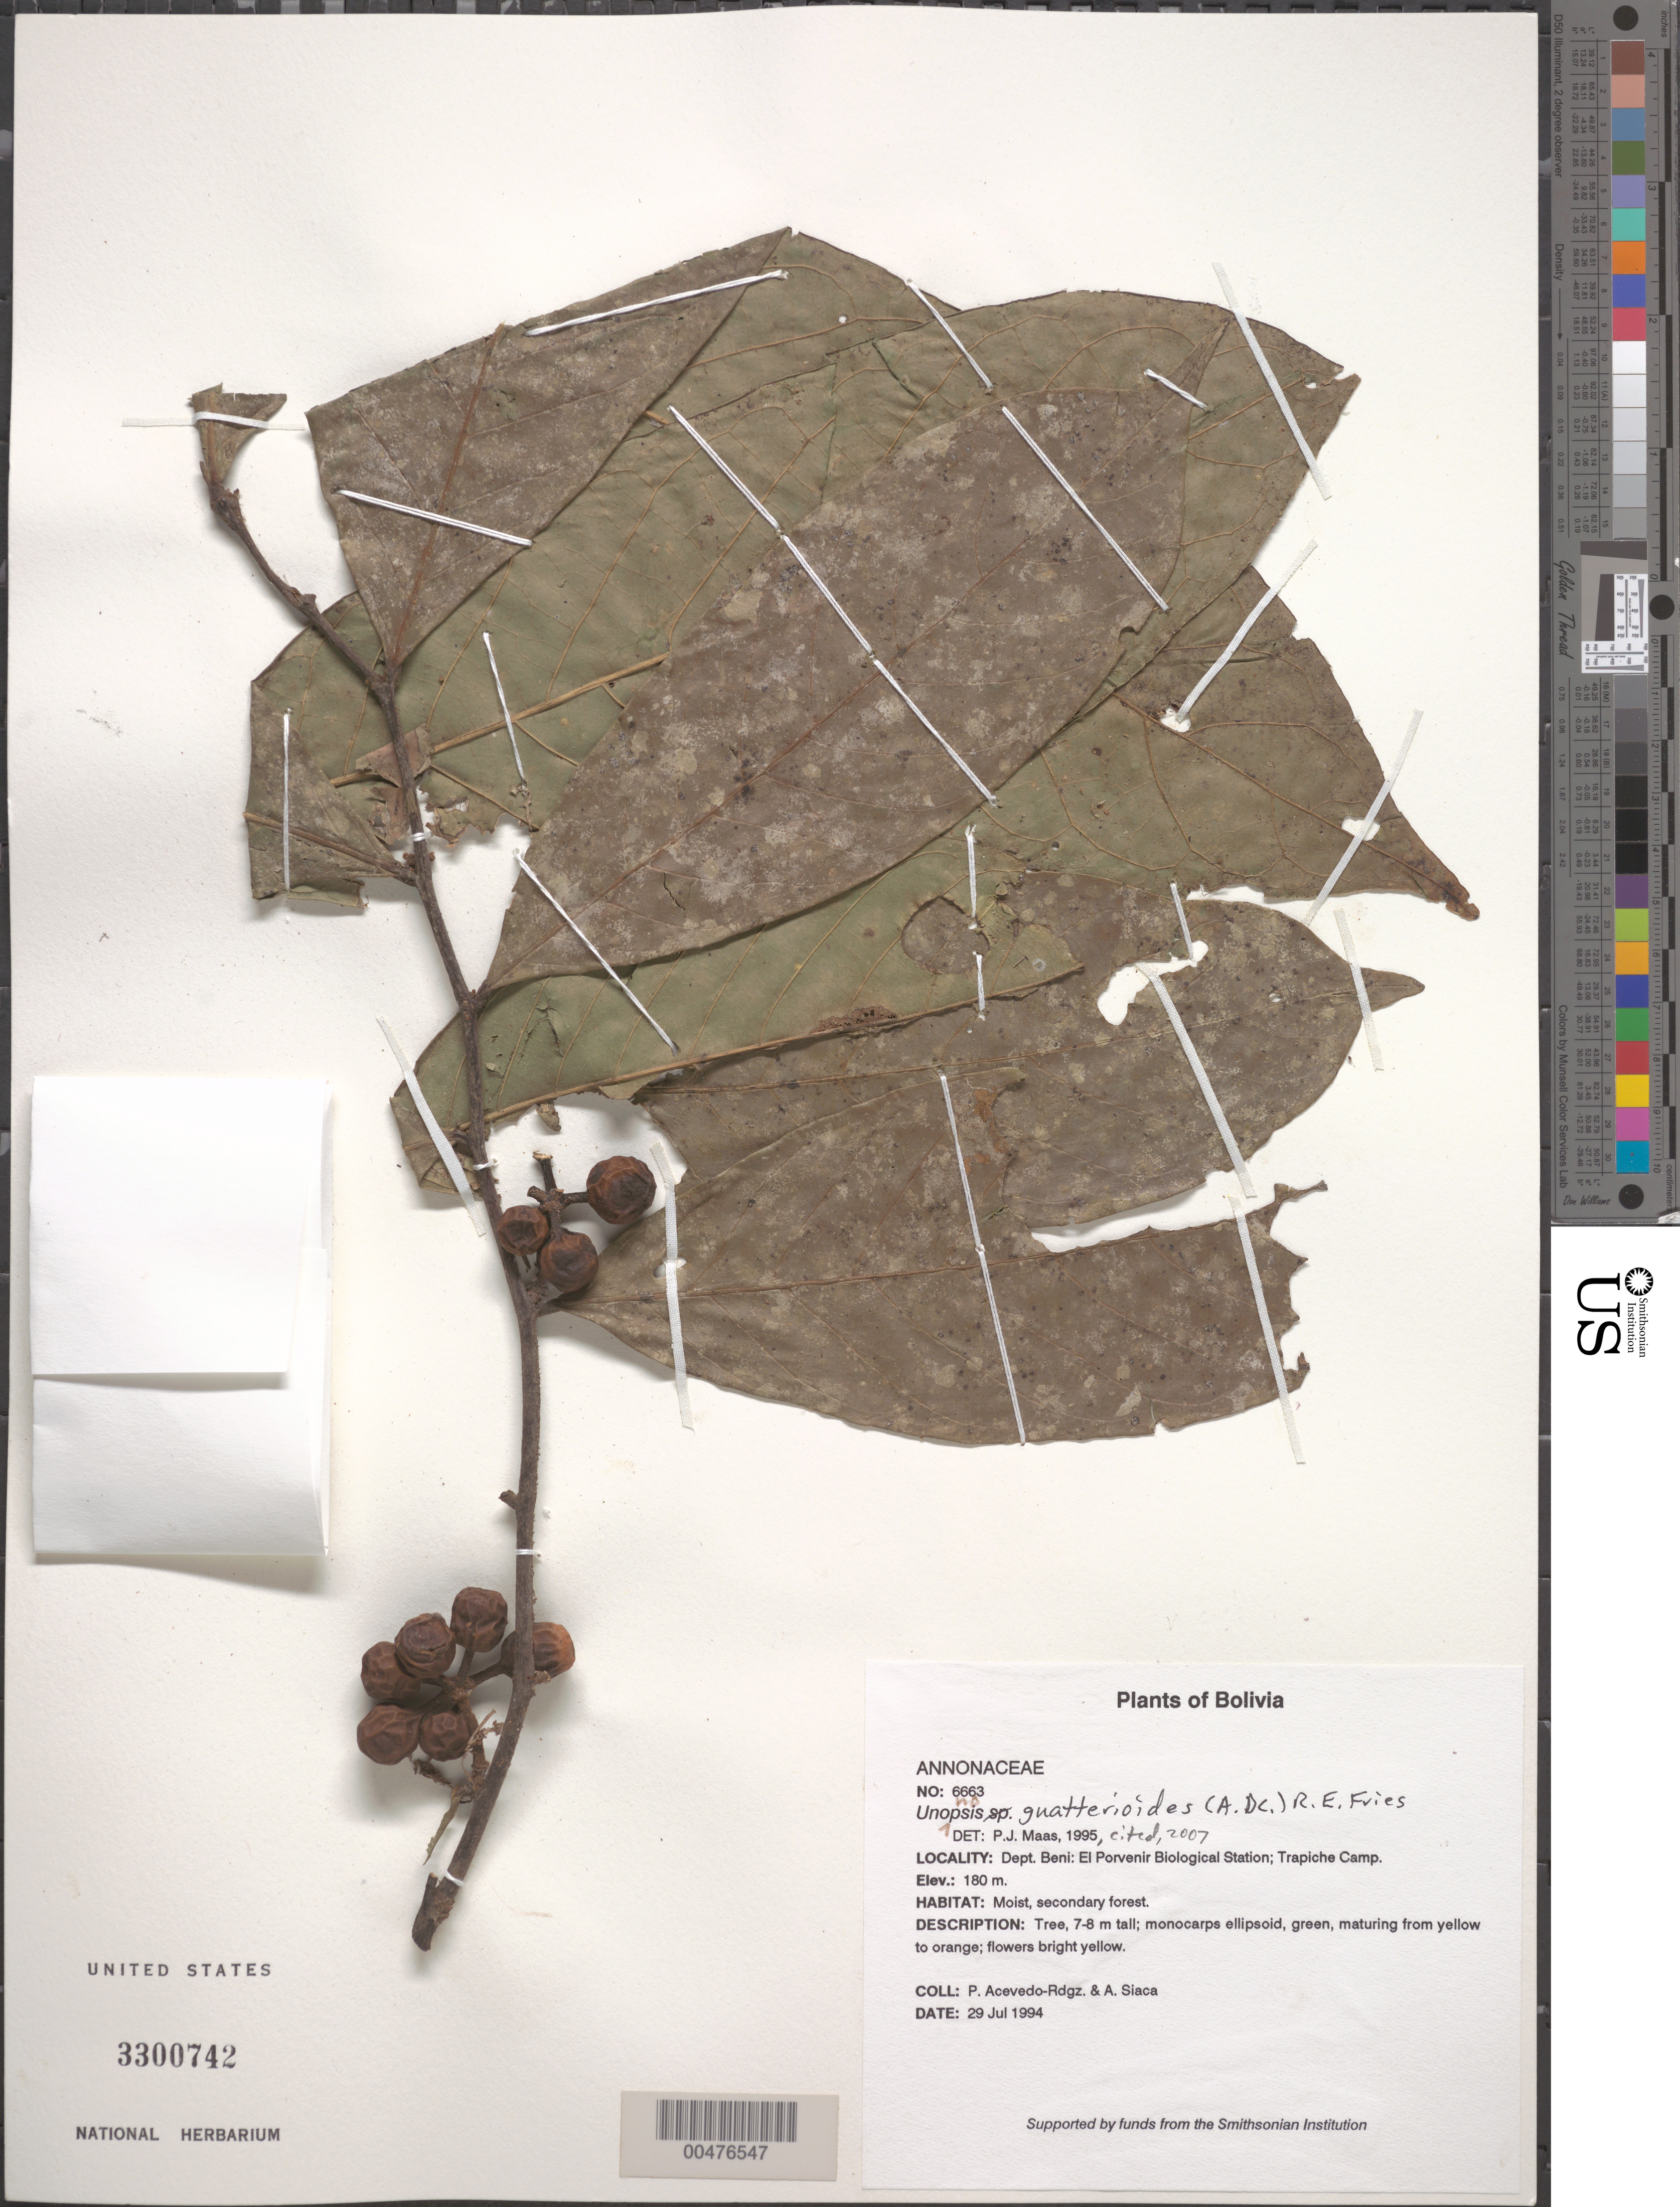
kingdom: Plantae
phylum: Tracheophyta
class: Magnoliopsida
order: Magnoliales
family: Annonaceae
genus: Unonopsis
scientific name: Unonopsis guatterioides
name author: (A. DC.) R.E. Fr.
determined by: Maas, Paul J. M.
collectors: P. Acevedo-Rodr. & A. Siaca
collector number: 6663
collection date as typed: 29 Jul 1994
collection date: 1994-07-29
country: Bolivia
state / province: Beni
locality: Depart. Beni, El Porvenir Biological Station. Trapiche Camp.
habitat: Moist, secondary forest.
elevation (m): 180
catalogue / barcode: US 3300742